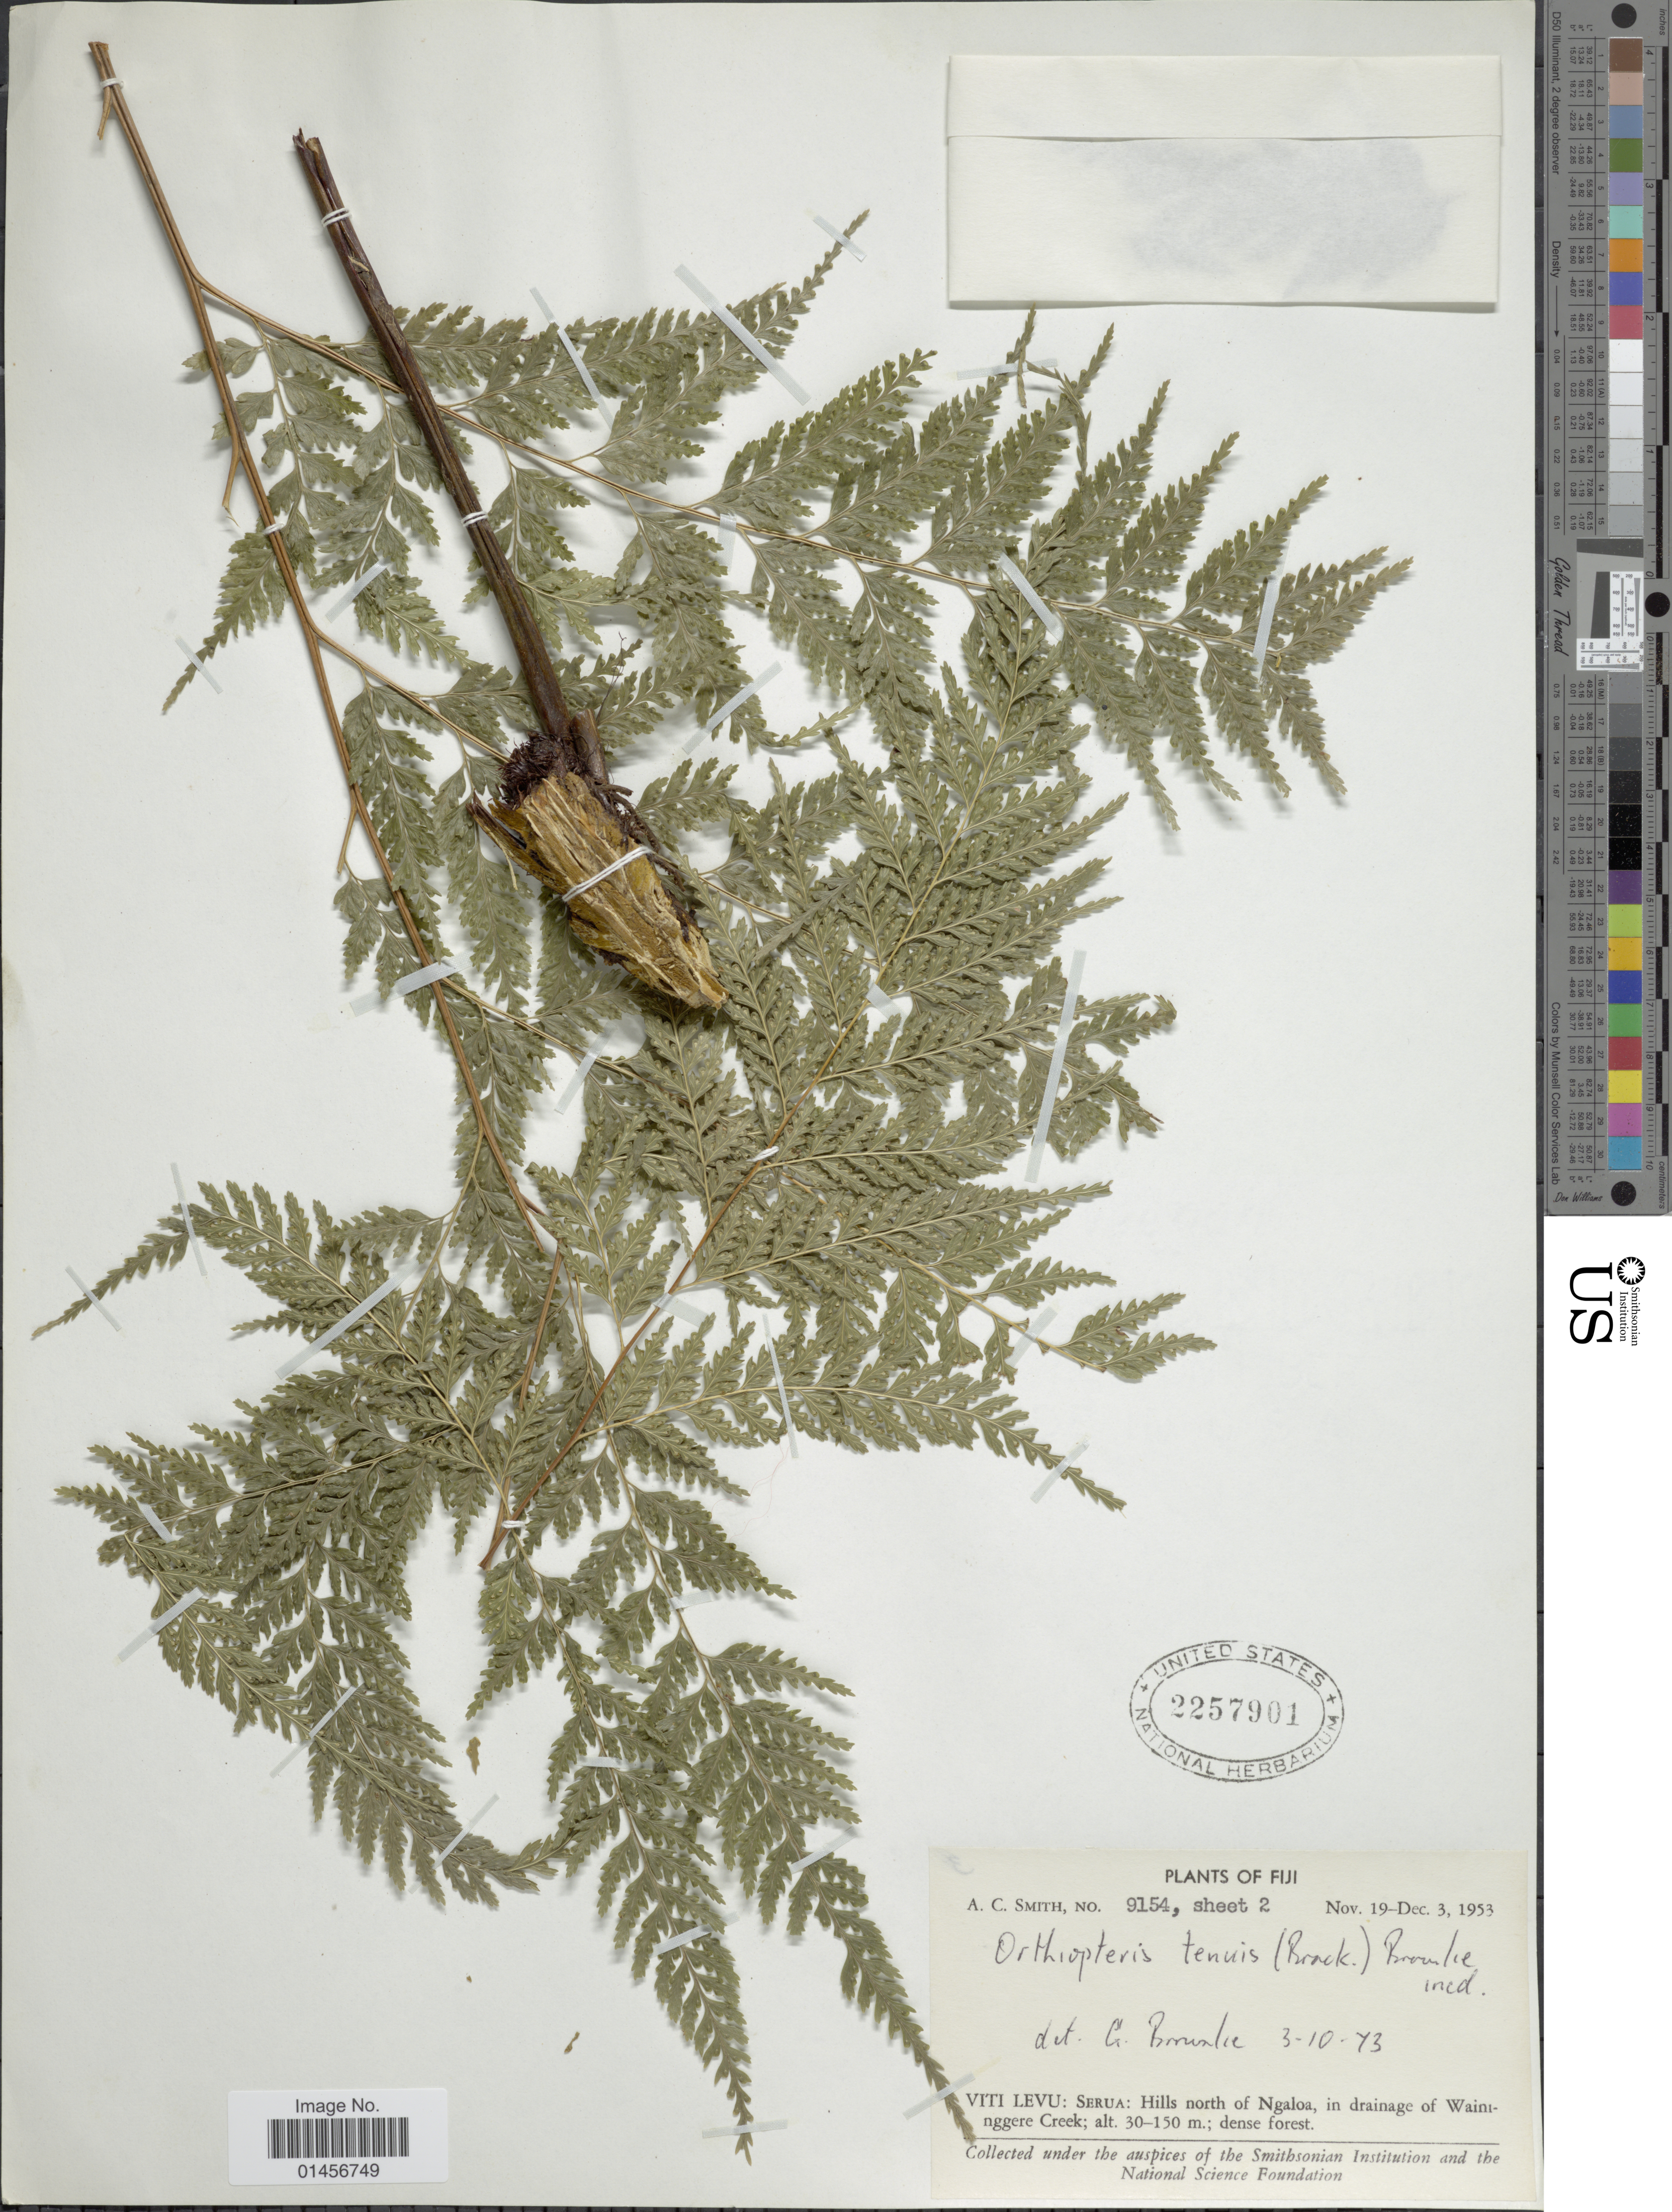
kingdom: Plantae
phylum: Tracheophyta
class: Polypodiopsida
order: Polypodiales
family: Saccolomataceae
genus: Saccoloma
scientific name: Saccoloma tenue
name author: (Brack.) Mett.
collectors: A. C. Smith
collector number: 9154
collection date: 1953-11-19/1953-12-03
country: Fiji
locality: Viti Levu: Serua: Hills north of Ngaloa, in drainage of Wainnggere Creek.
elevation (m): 30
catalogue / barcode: US 2257901